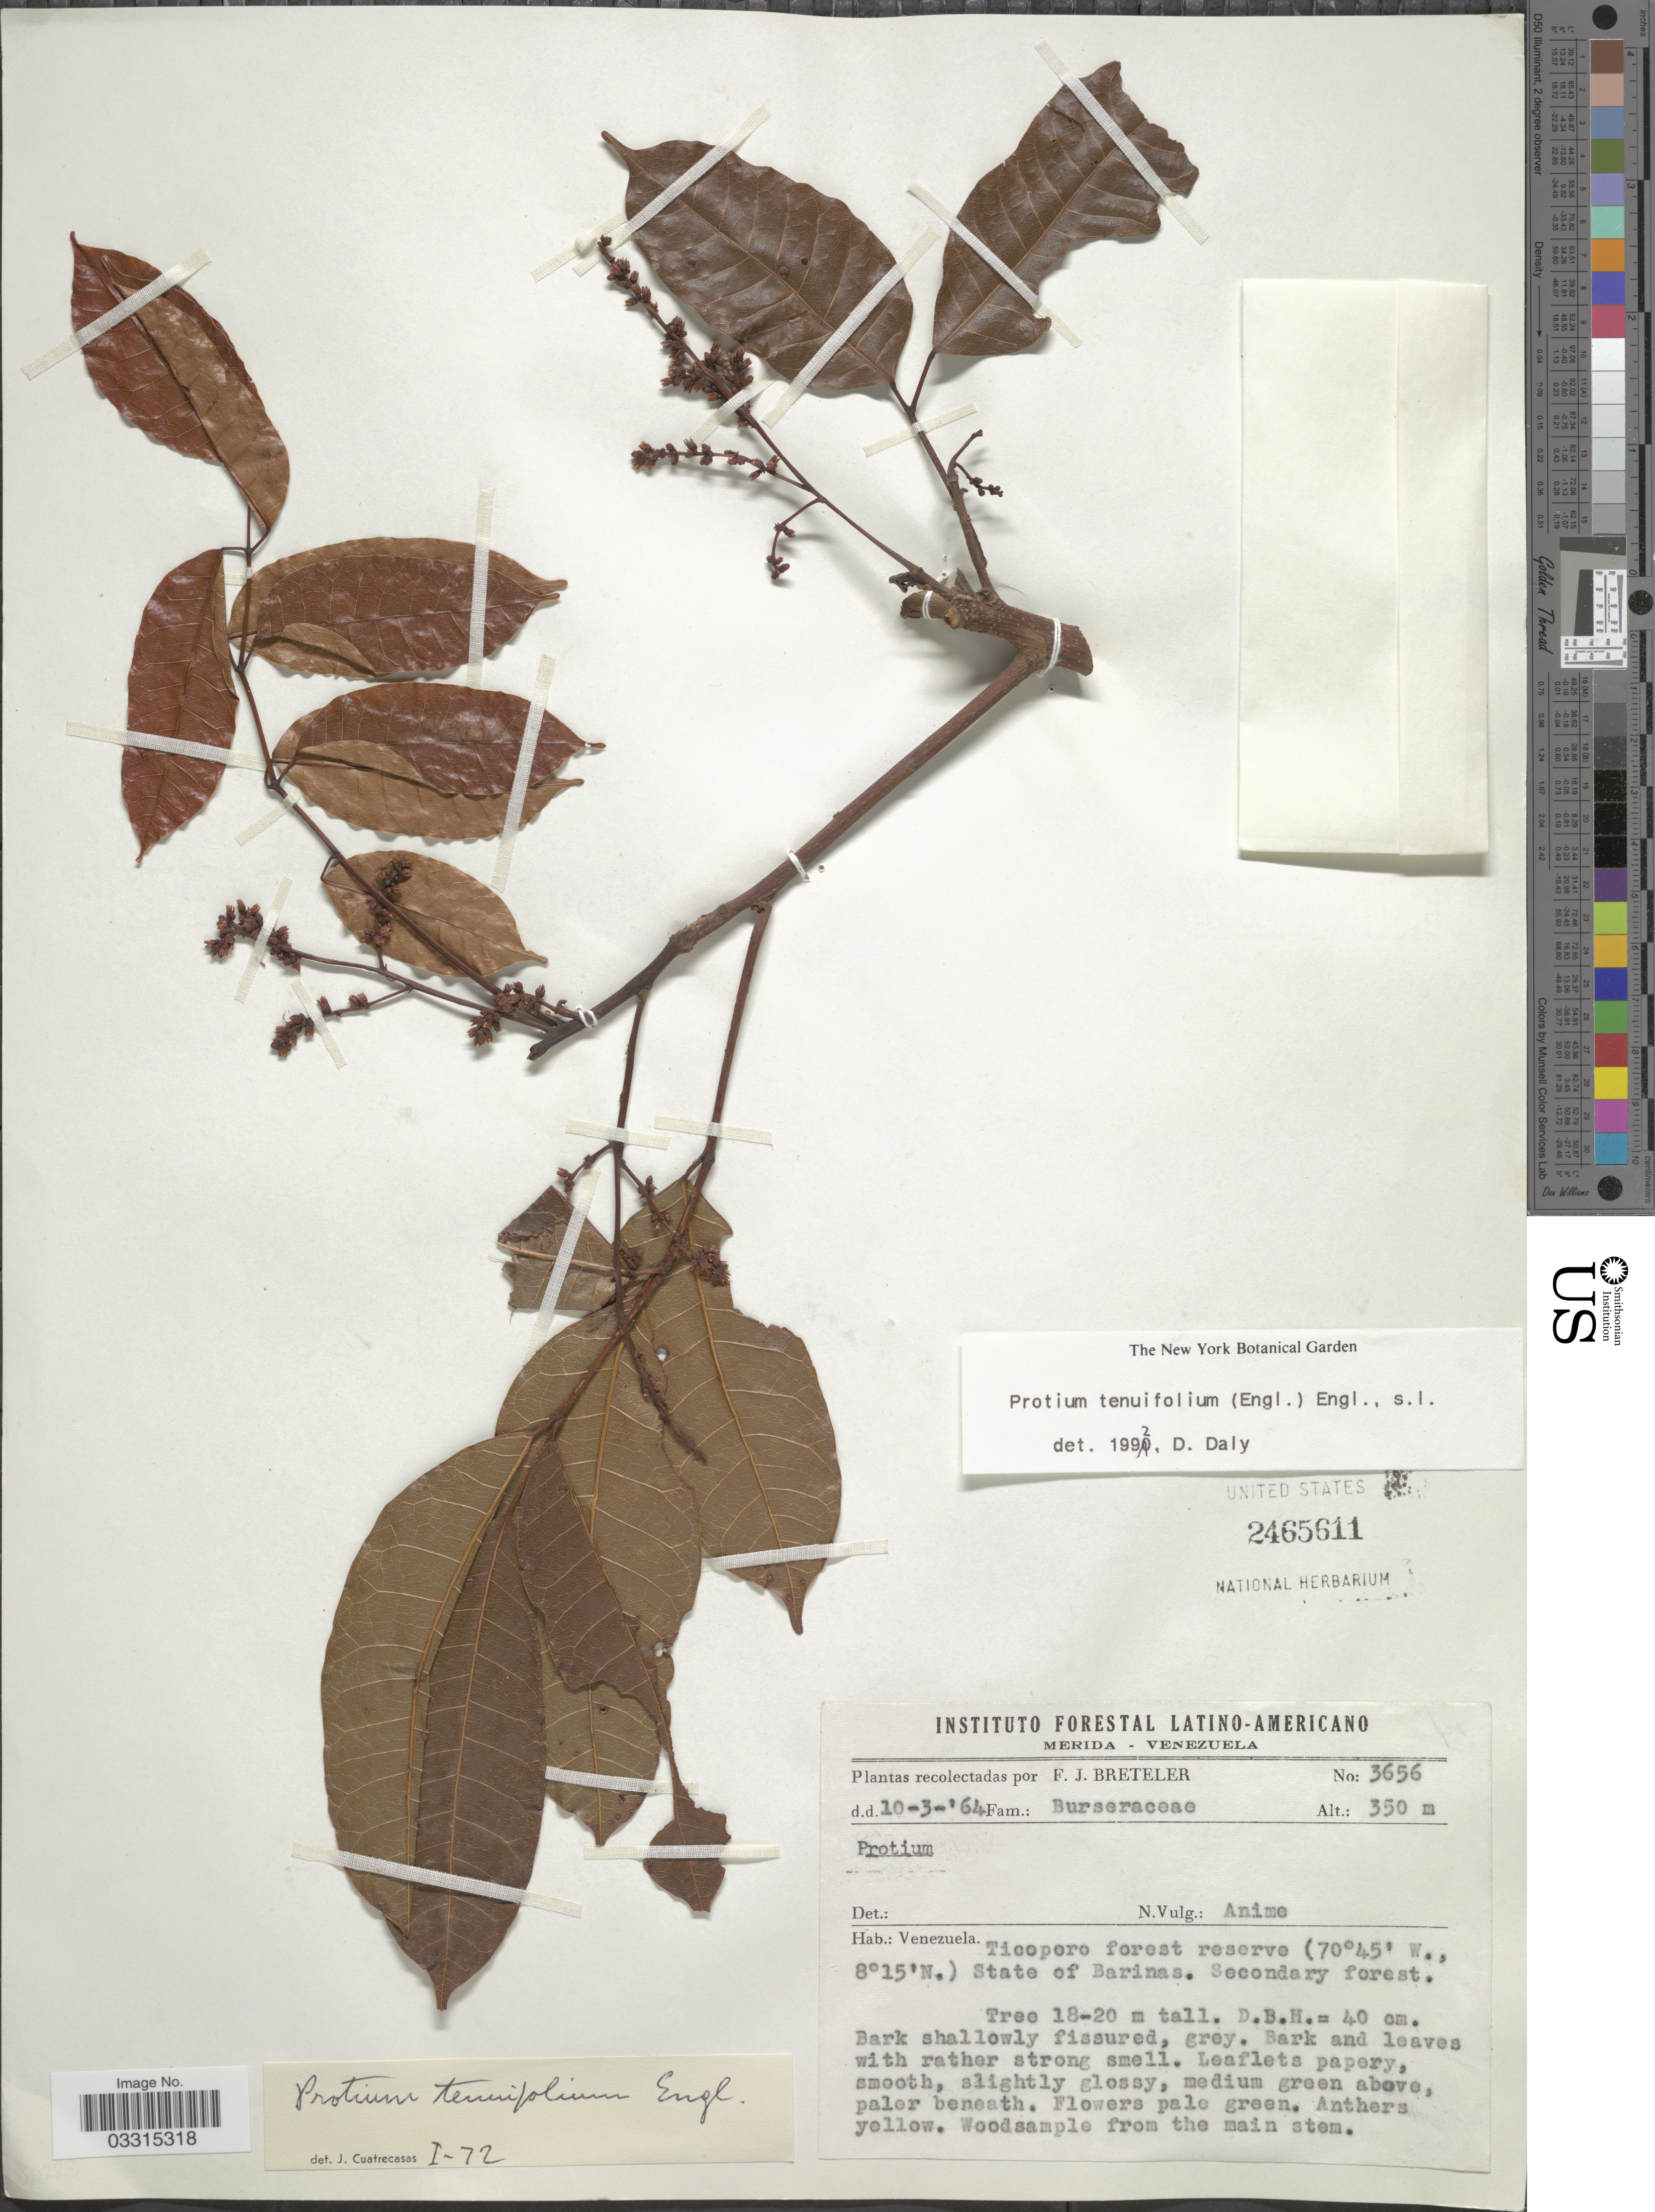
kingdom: Plantae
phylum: Tracheophyta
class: Magnoliopsida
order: Sapindales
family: Burseraceae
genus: Protium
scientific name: Protium tenuifolium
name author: (Engl.) Engl.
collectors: F. J. Breteler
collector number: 3656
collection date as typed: Transcribed d/m/y: 10/3/64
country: Venezuela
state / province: Barinas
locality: Ticoporo forest reserve. Secondary forest.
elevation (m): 350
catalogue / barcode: US 2465611